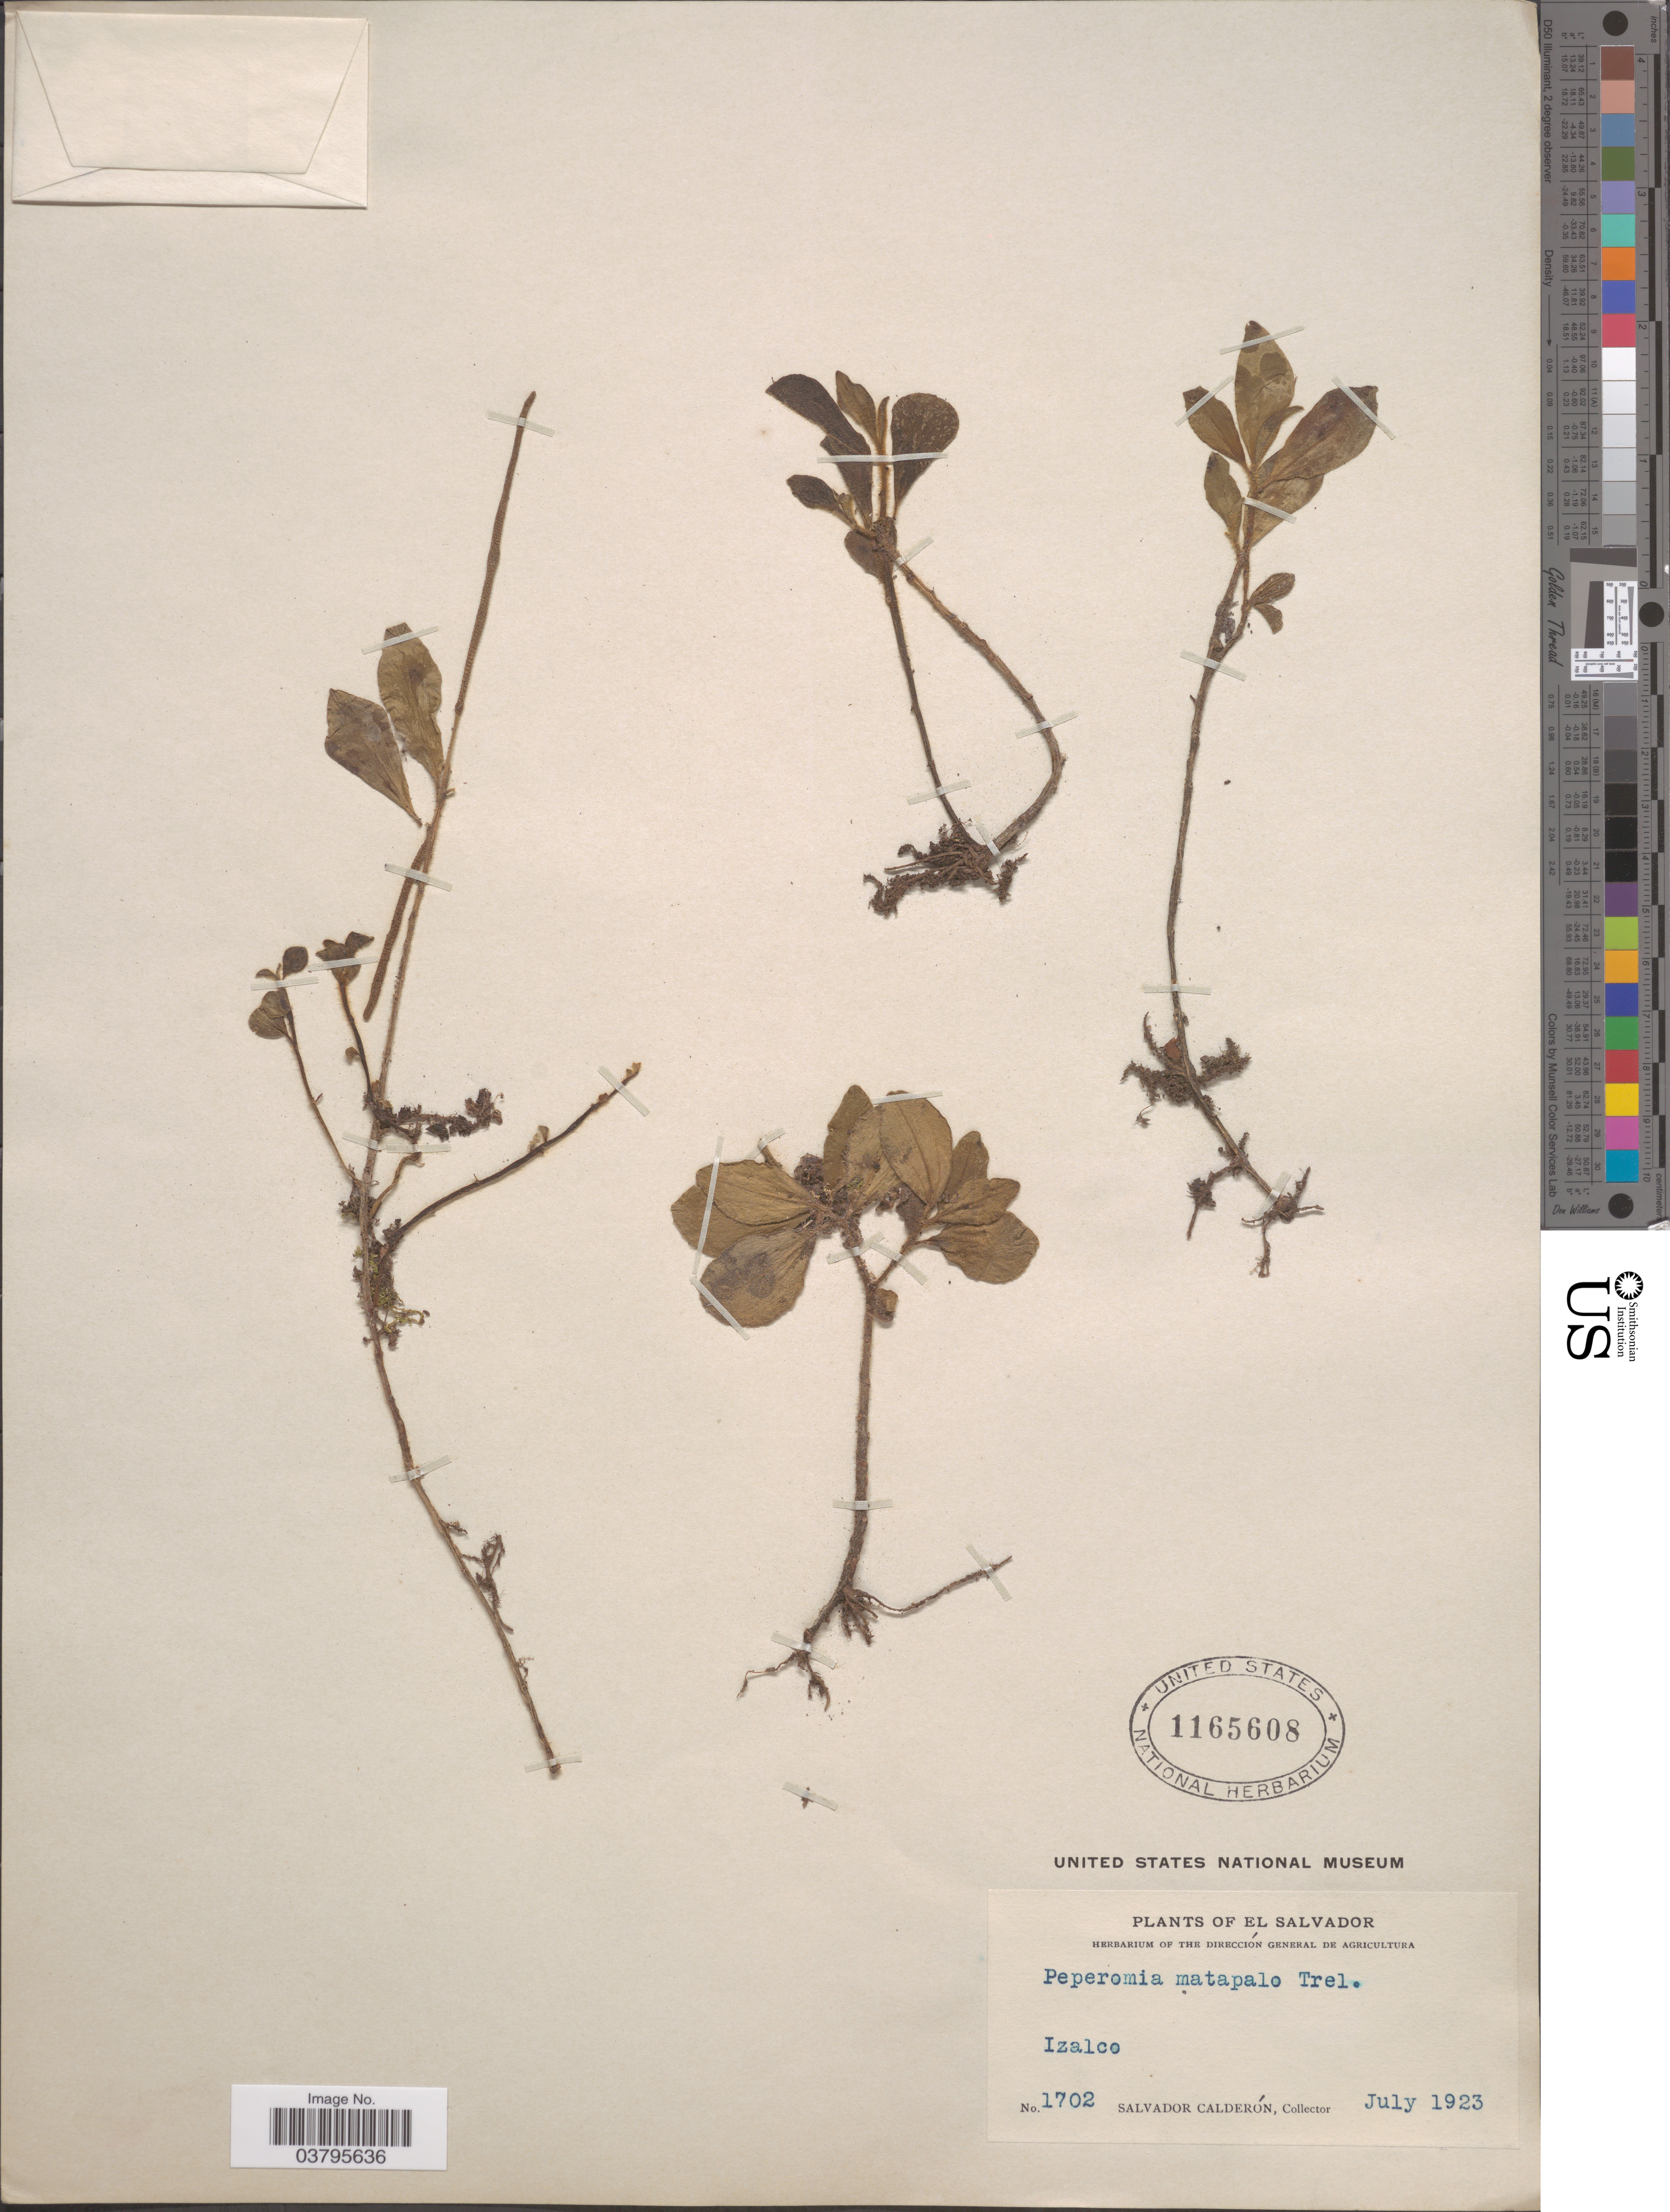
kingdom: Plantae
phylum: Tracheophyta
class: Magnoliopsida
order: Piperales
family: Piperaceae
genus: Peperomia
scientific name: Peperomia matapalo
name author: Trel.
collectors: S. Calderón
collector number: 1702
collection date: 1923-07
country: El Salvador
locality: Izalco.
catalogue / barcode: US 1165608